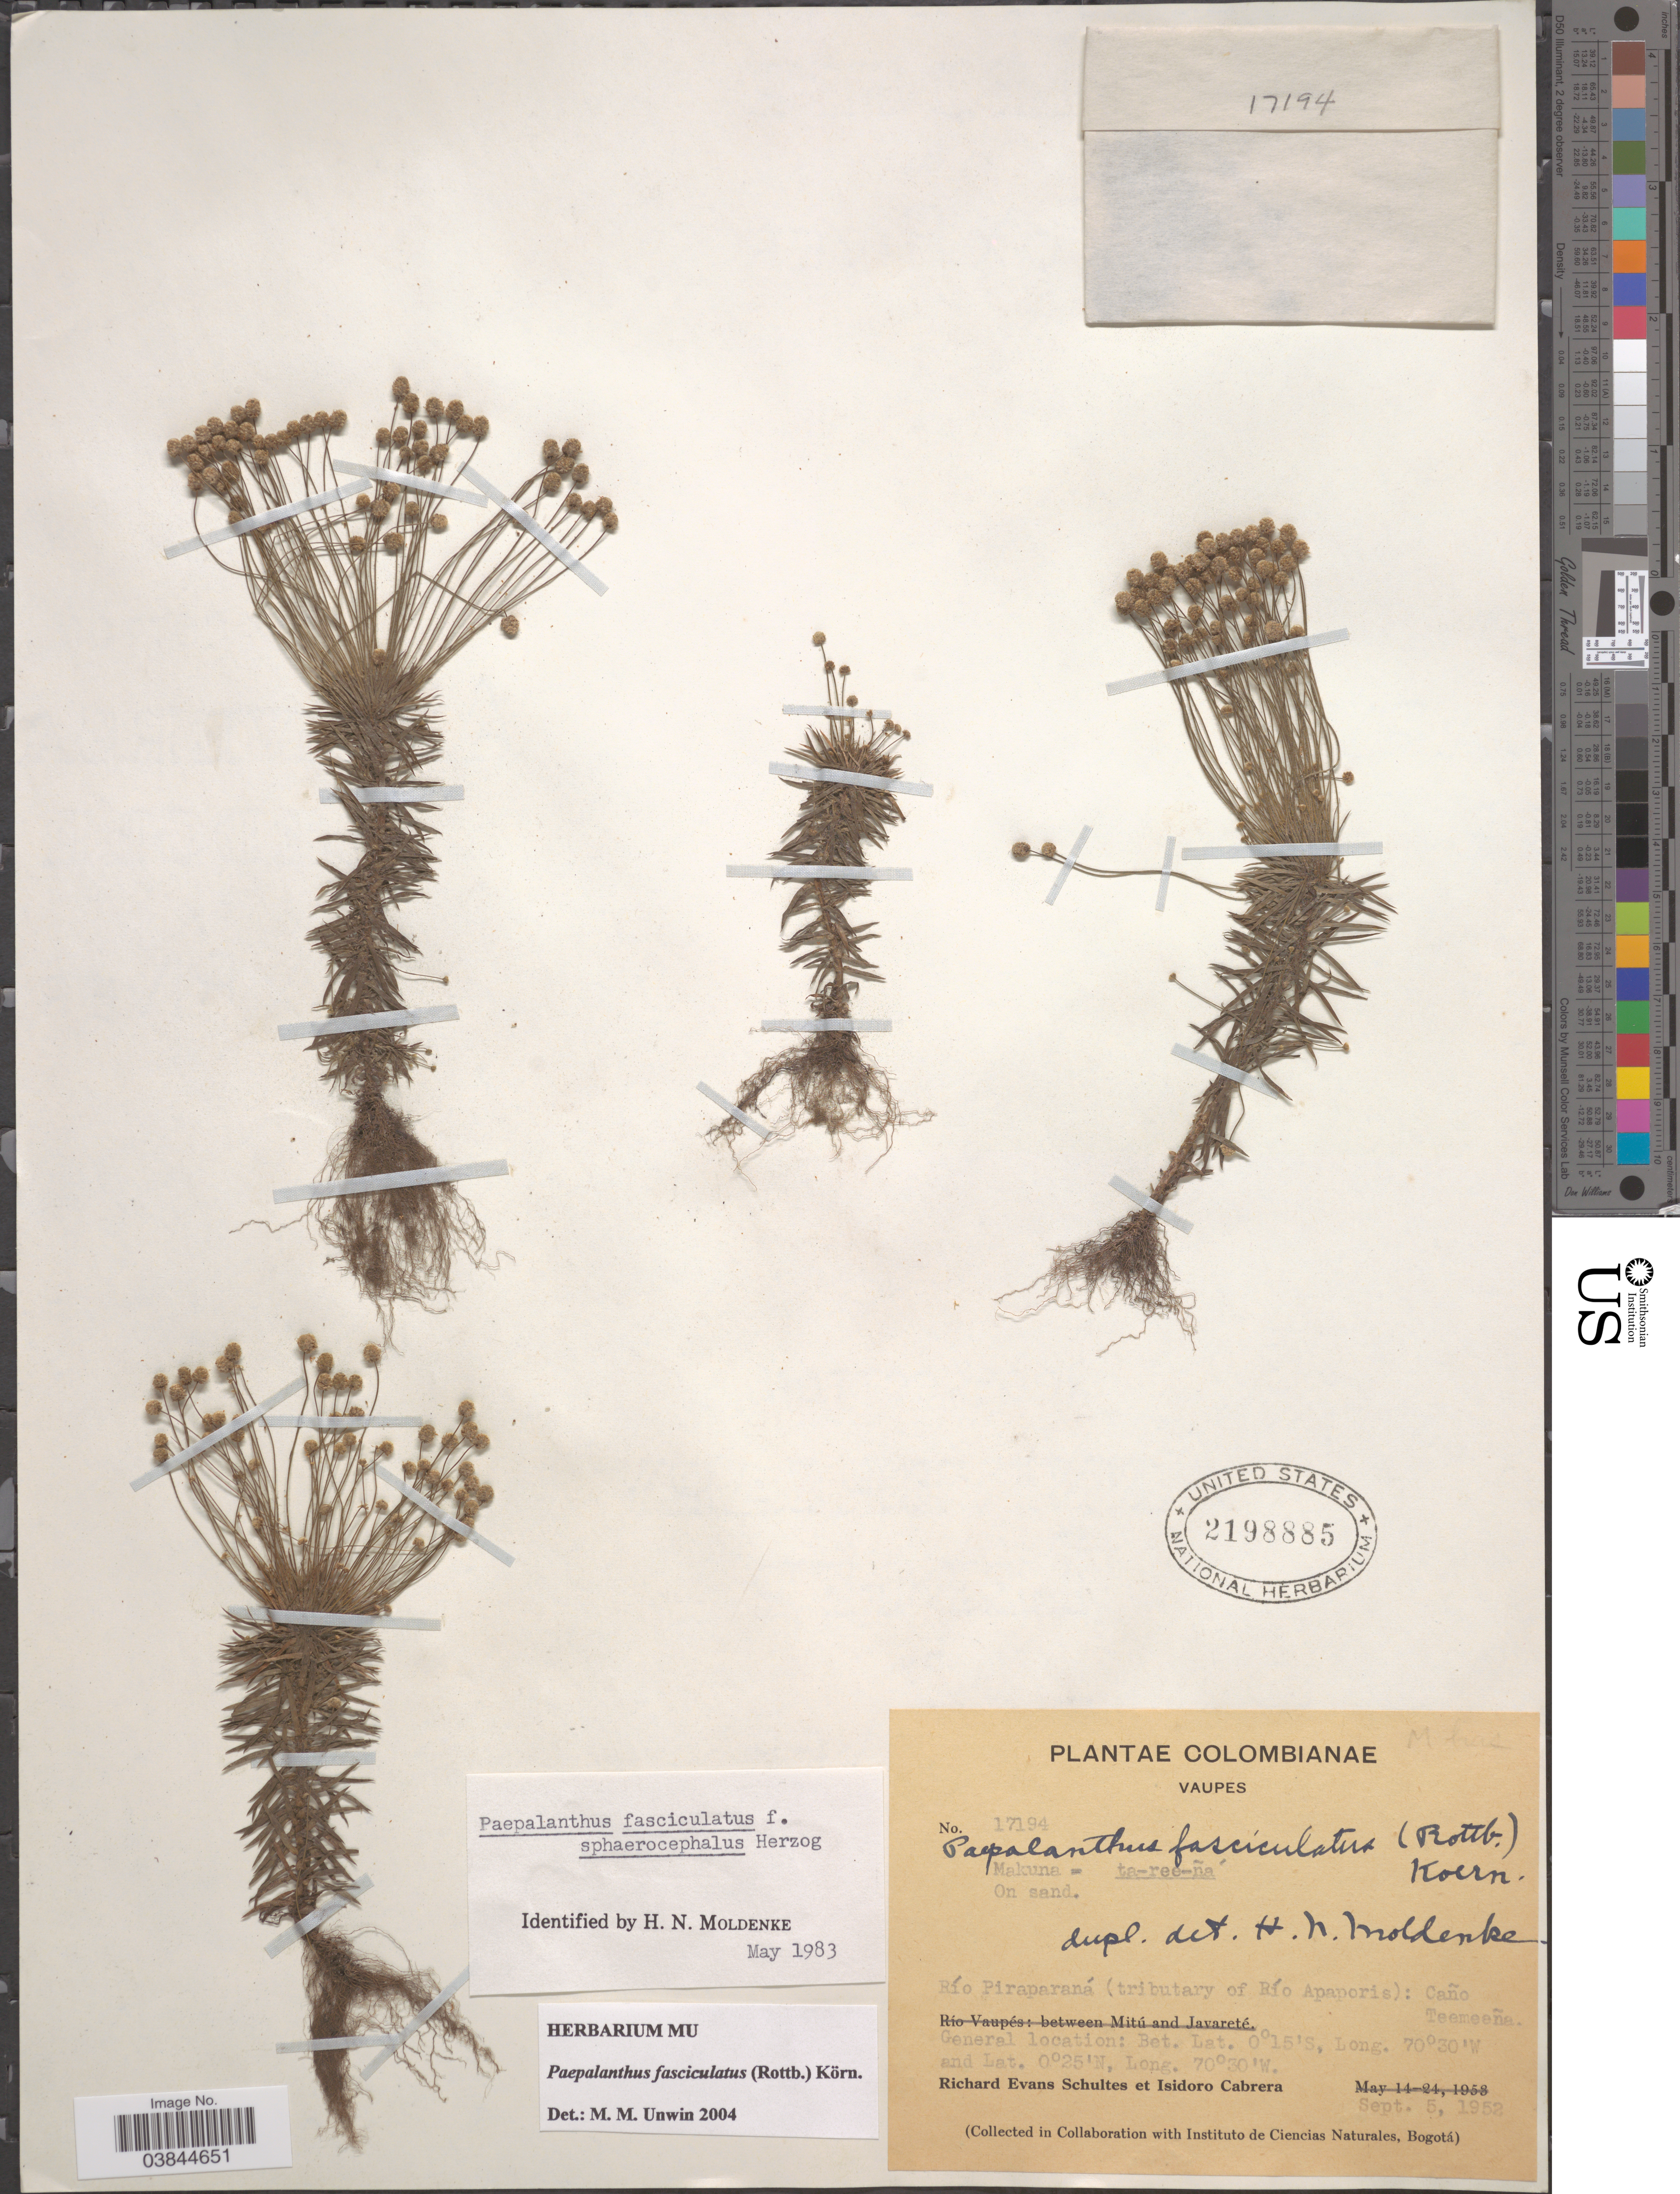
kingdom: Plantae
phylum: Tracheophyta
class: Liliopsida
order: Poales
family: Eriocaulaceae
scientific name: Giuliettia fasciculata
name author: (Rottb.) Andrino & Sano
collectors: R. E. Schultes & I. Cabrera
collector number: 17194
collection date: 1952-09-05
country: Colombia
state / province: Vaupés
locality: Río Piraparaná (tributary of Río Apaporis): Caño Teemeeña.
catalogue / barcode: US 2198885